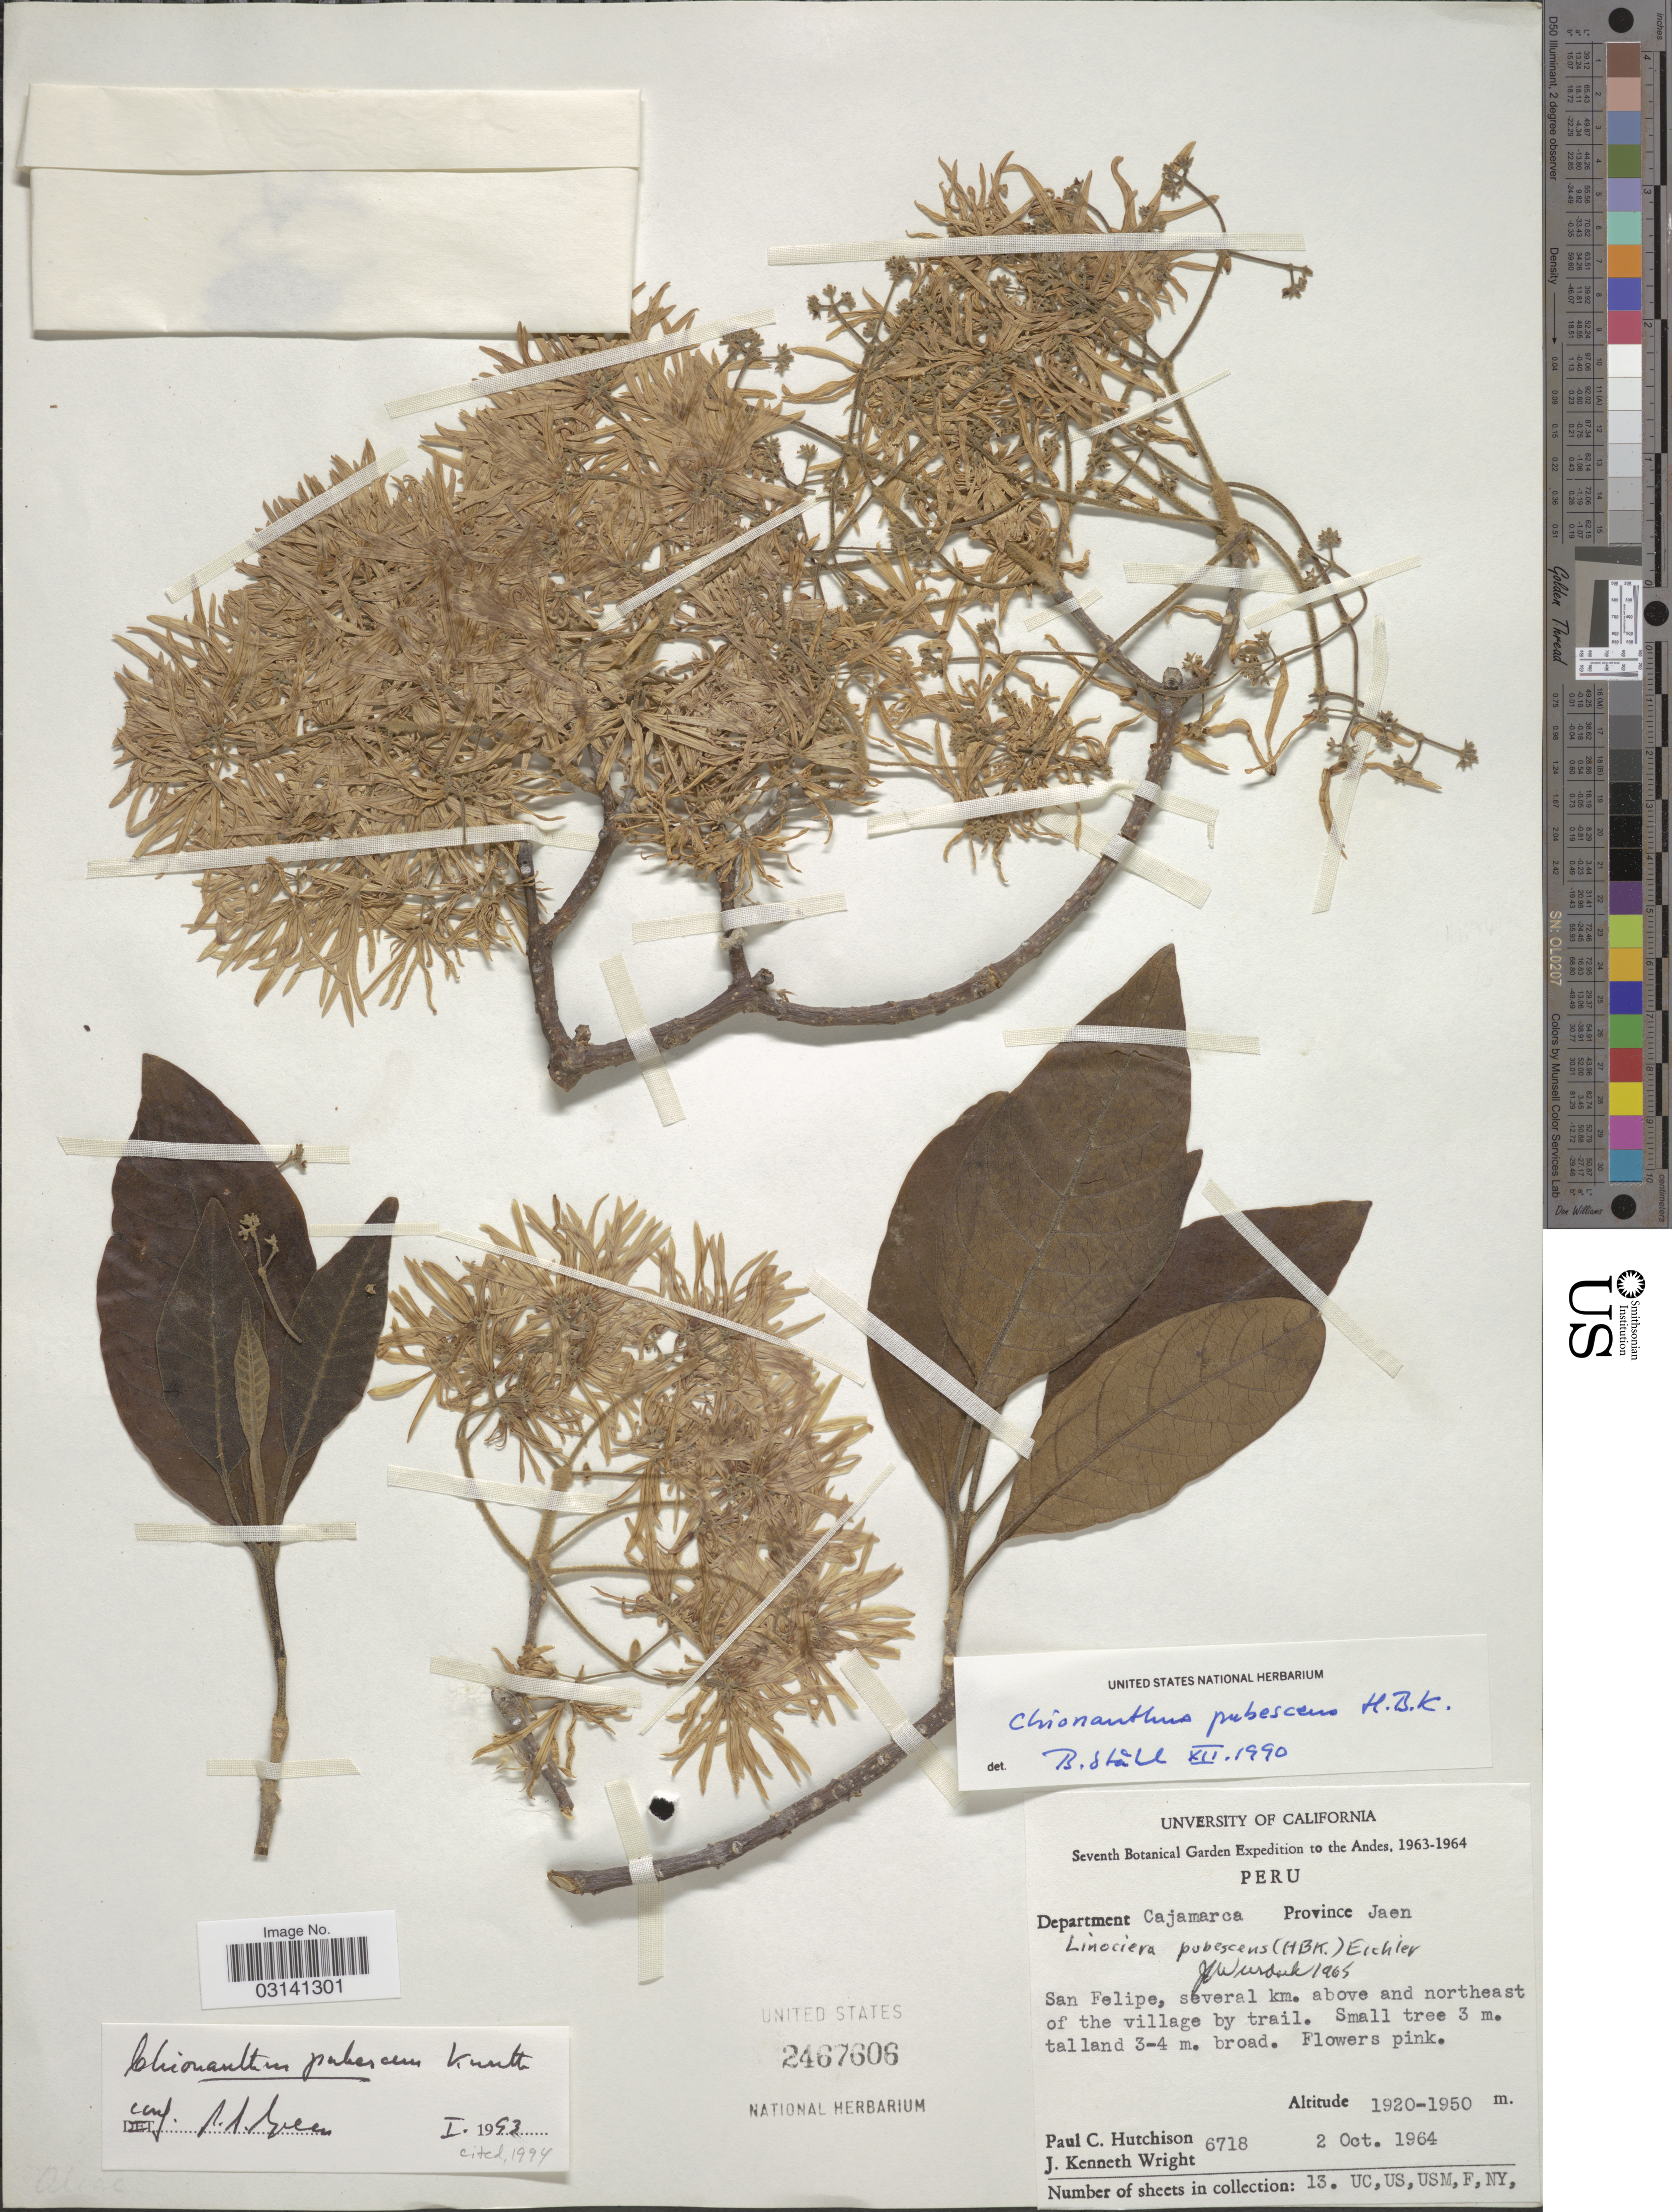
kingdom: Plantae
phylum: Tracheophyta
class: Magnoliopsida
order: Lamiales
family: Oleaceae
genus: Chionanthus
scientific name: Chionanthus pubescens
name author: Kunth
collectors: P. C. Hutchison & J. K. Wright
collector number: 6718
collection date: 1964-10-02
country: Peru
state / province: Cajamarca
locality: Andes, Department Cajamarca, Province Jaen, San Felipe, several 1 km. above and northeast of the village by trail.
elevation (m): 1920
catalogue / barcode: US 2467606